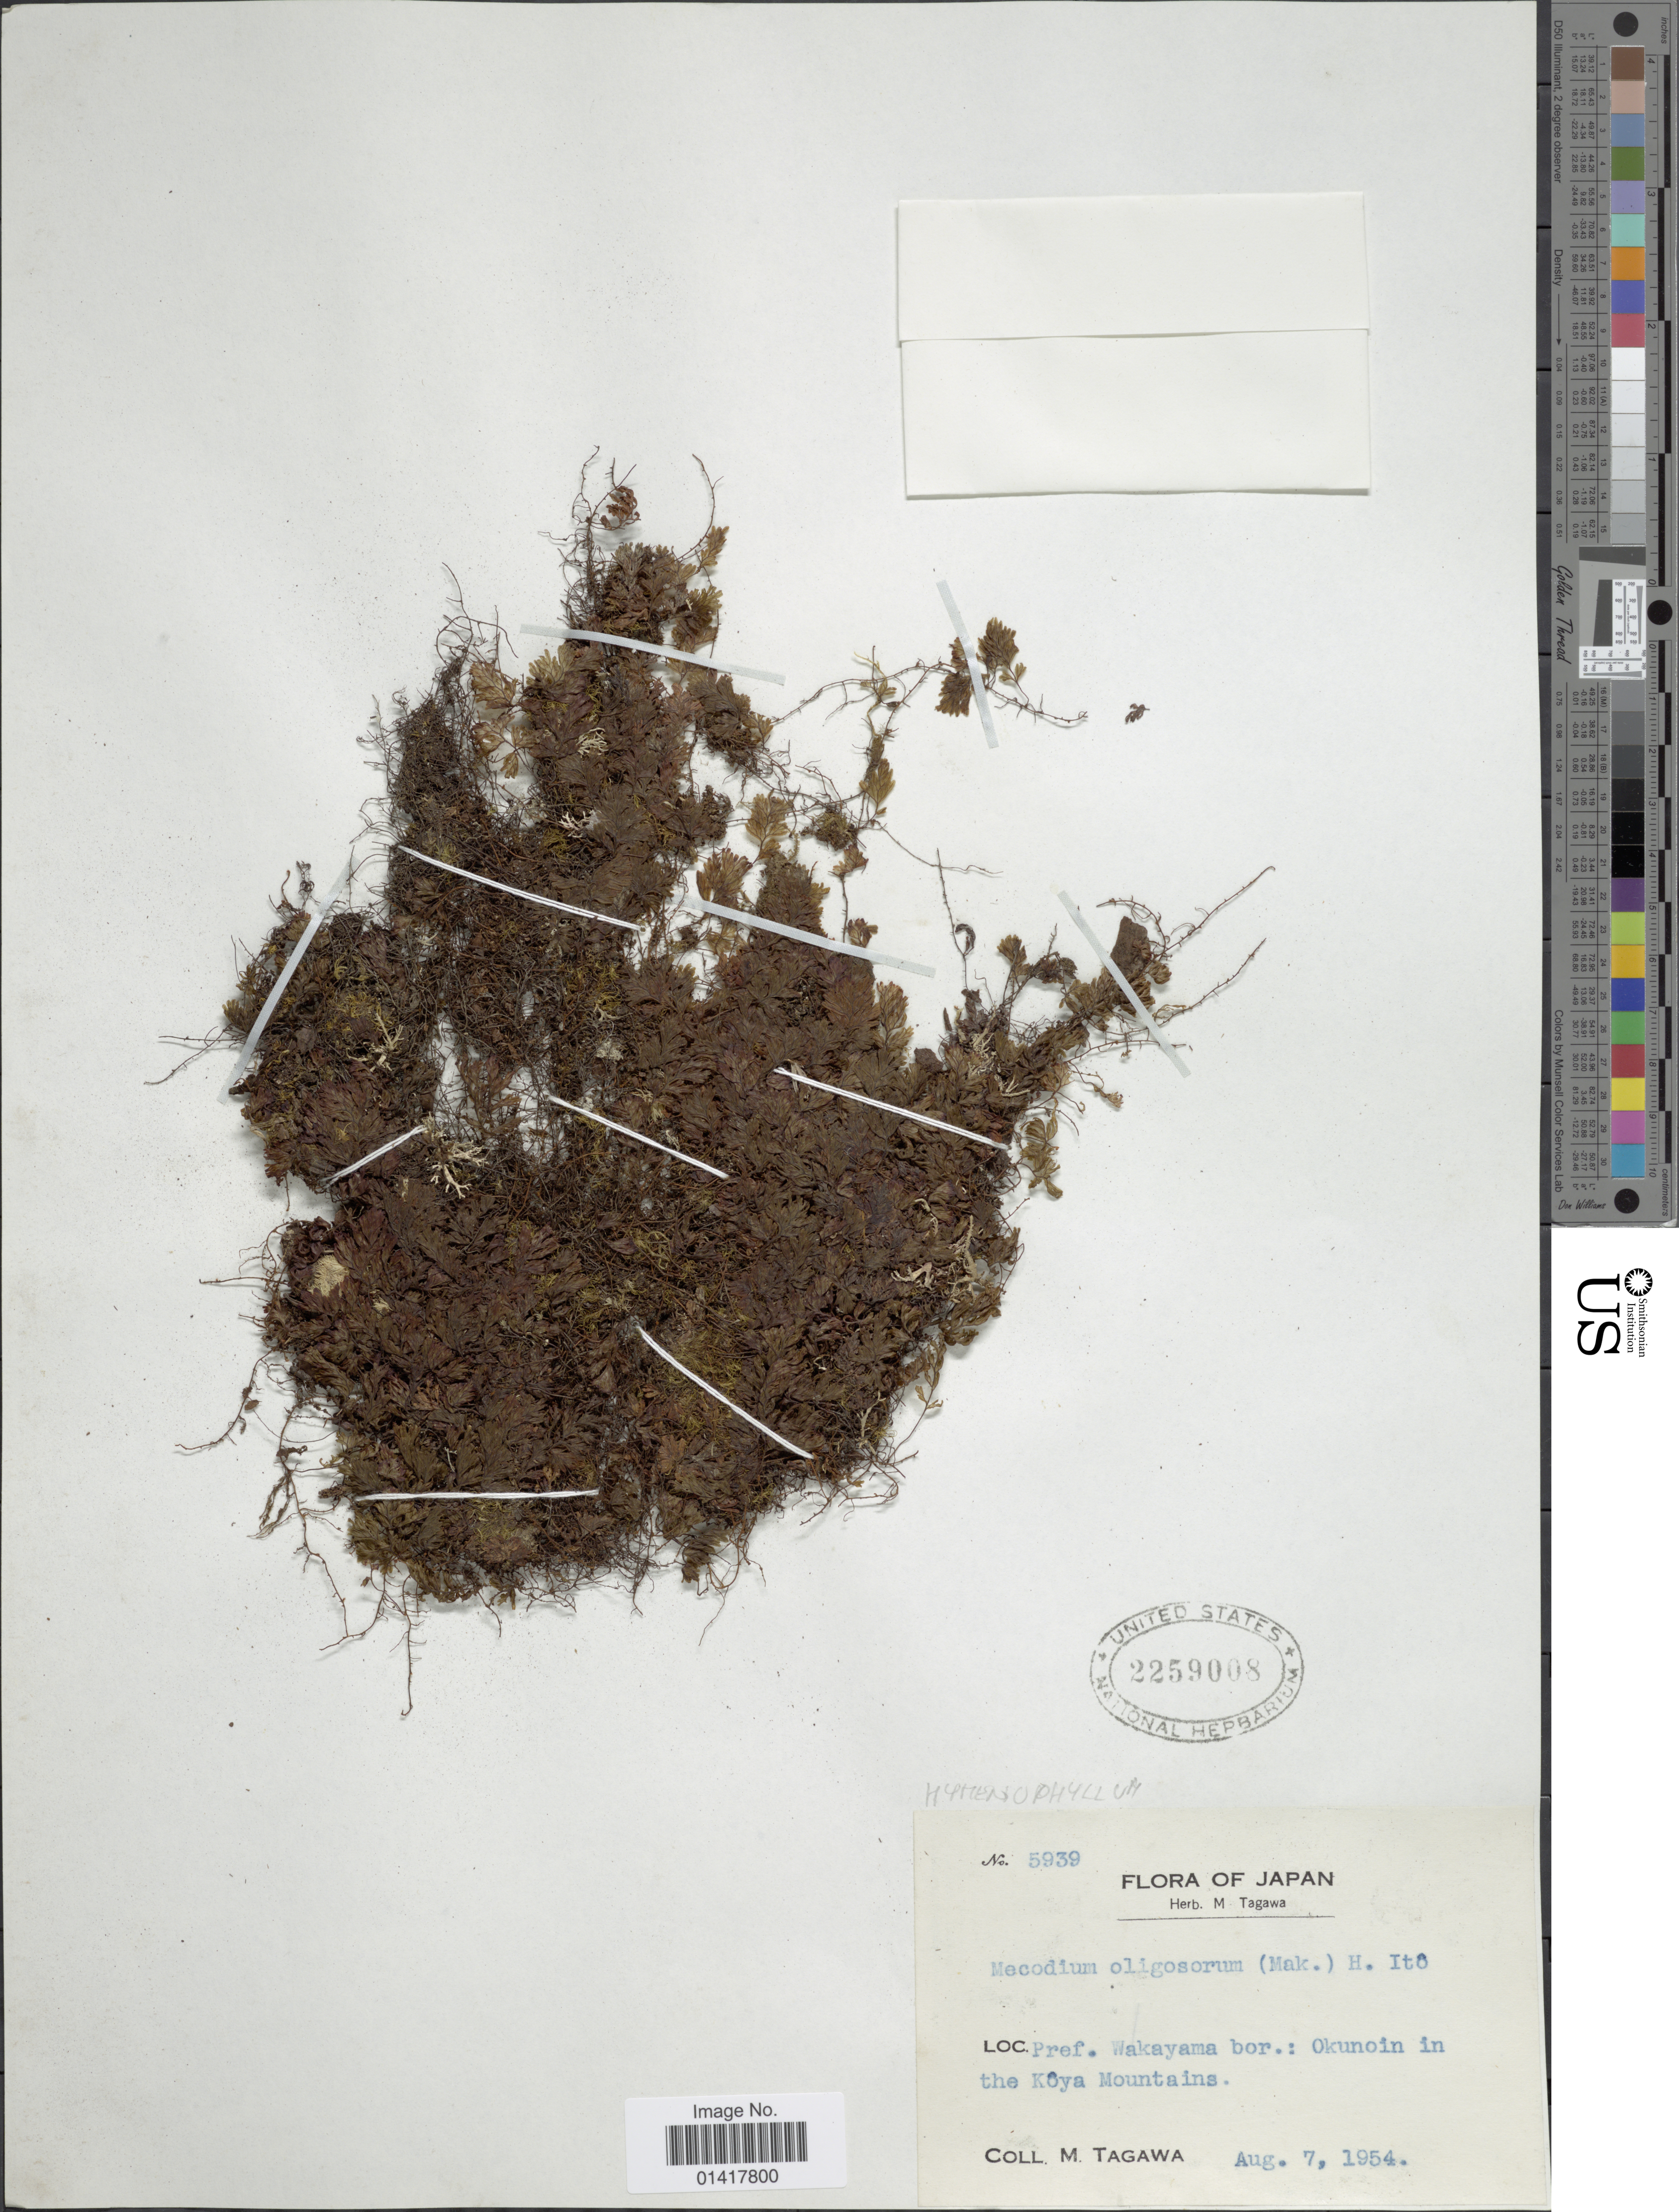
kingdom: Plantae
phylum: Tracheophyta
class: Polypodiopsida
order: Hymenophyllales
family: Hymenophyllaceae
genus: Hymenophyllum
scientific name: Hymenophyllum oligosorum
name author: Makino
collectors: M. Tagawa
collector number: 5939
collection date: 1954-08-07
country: Japan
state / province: Wakayama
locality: Pref. Wakayama bor.: Okunoin in the Koya Mountains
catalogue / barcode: US 2259008